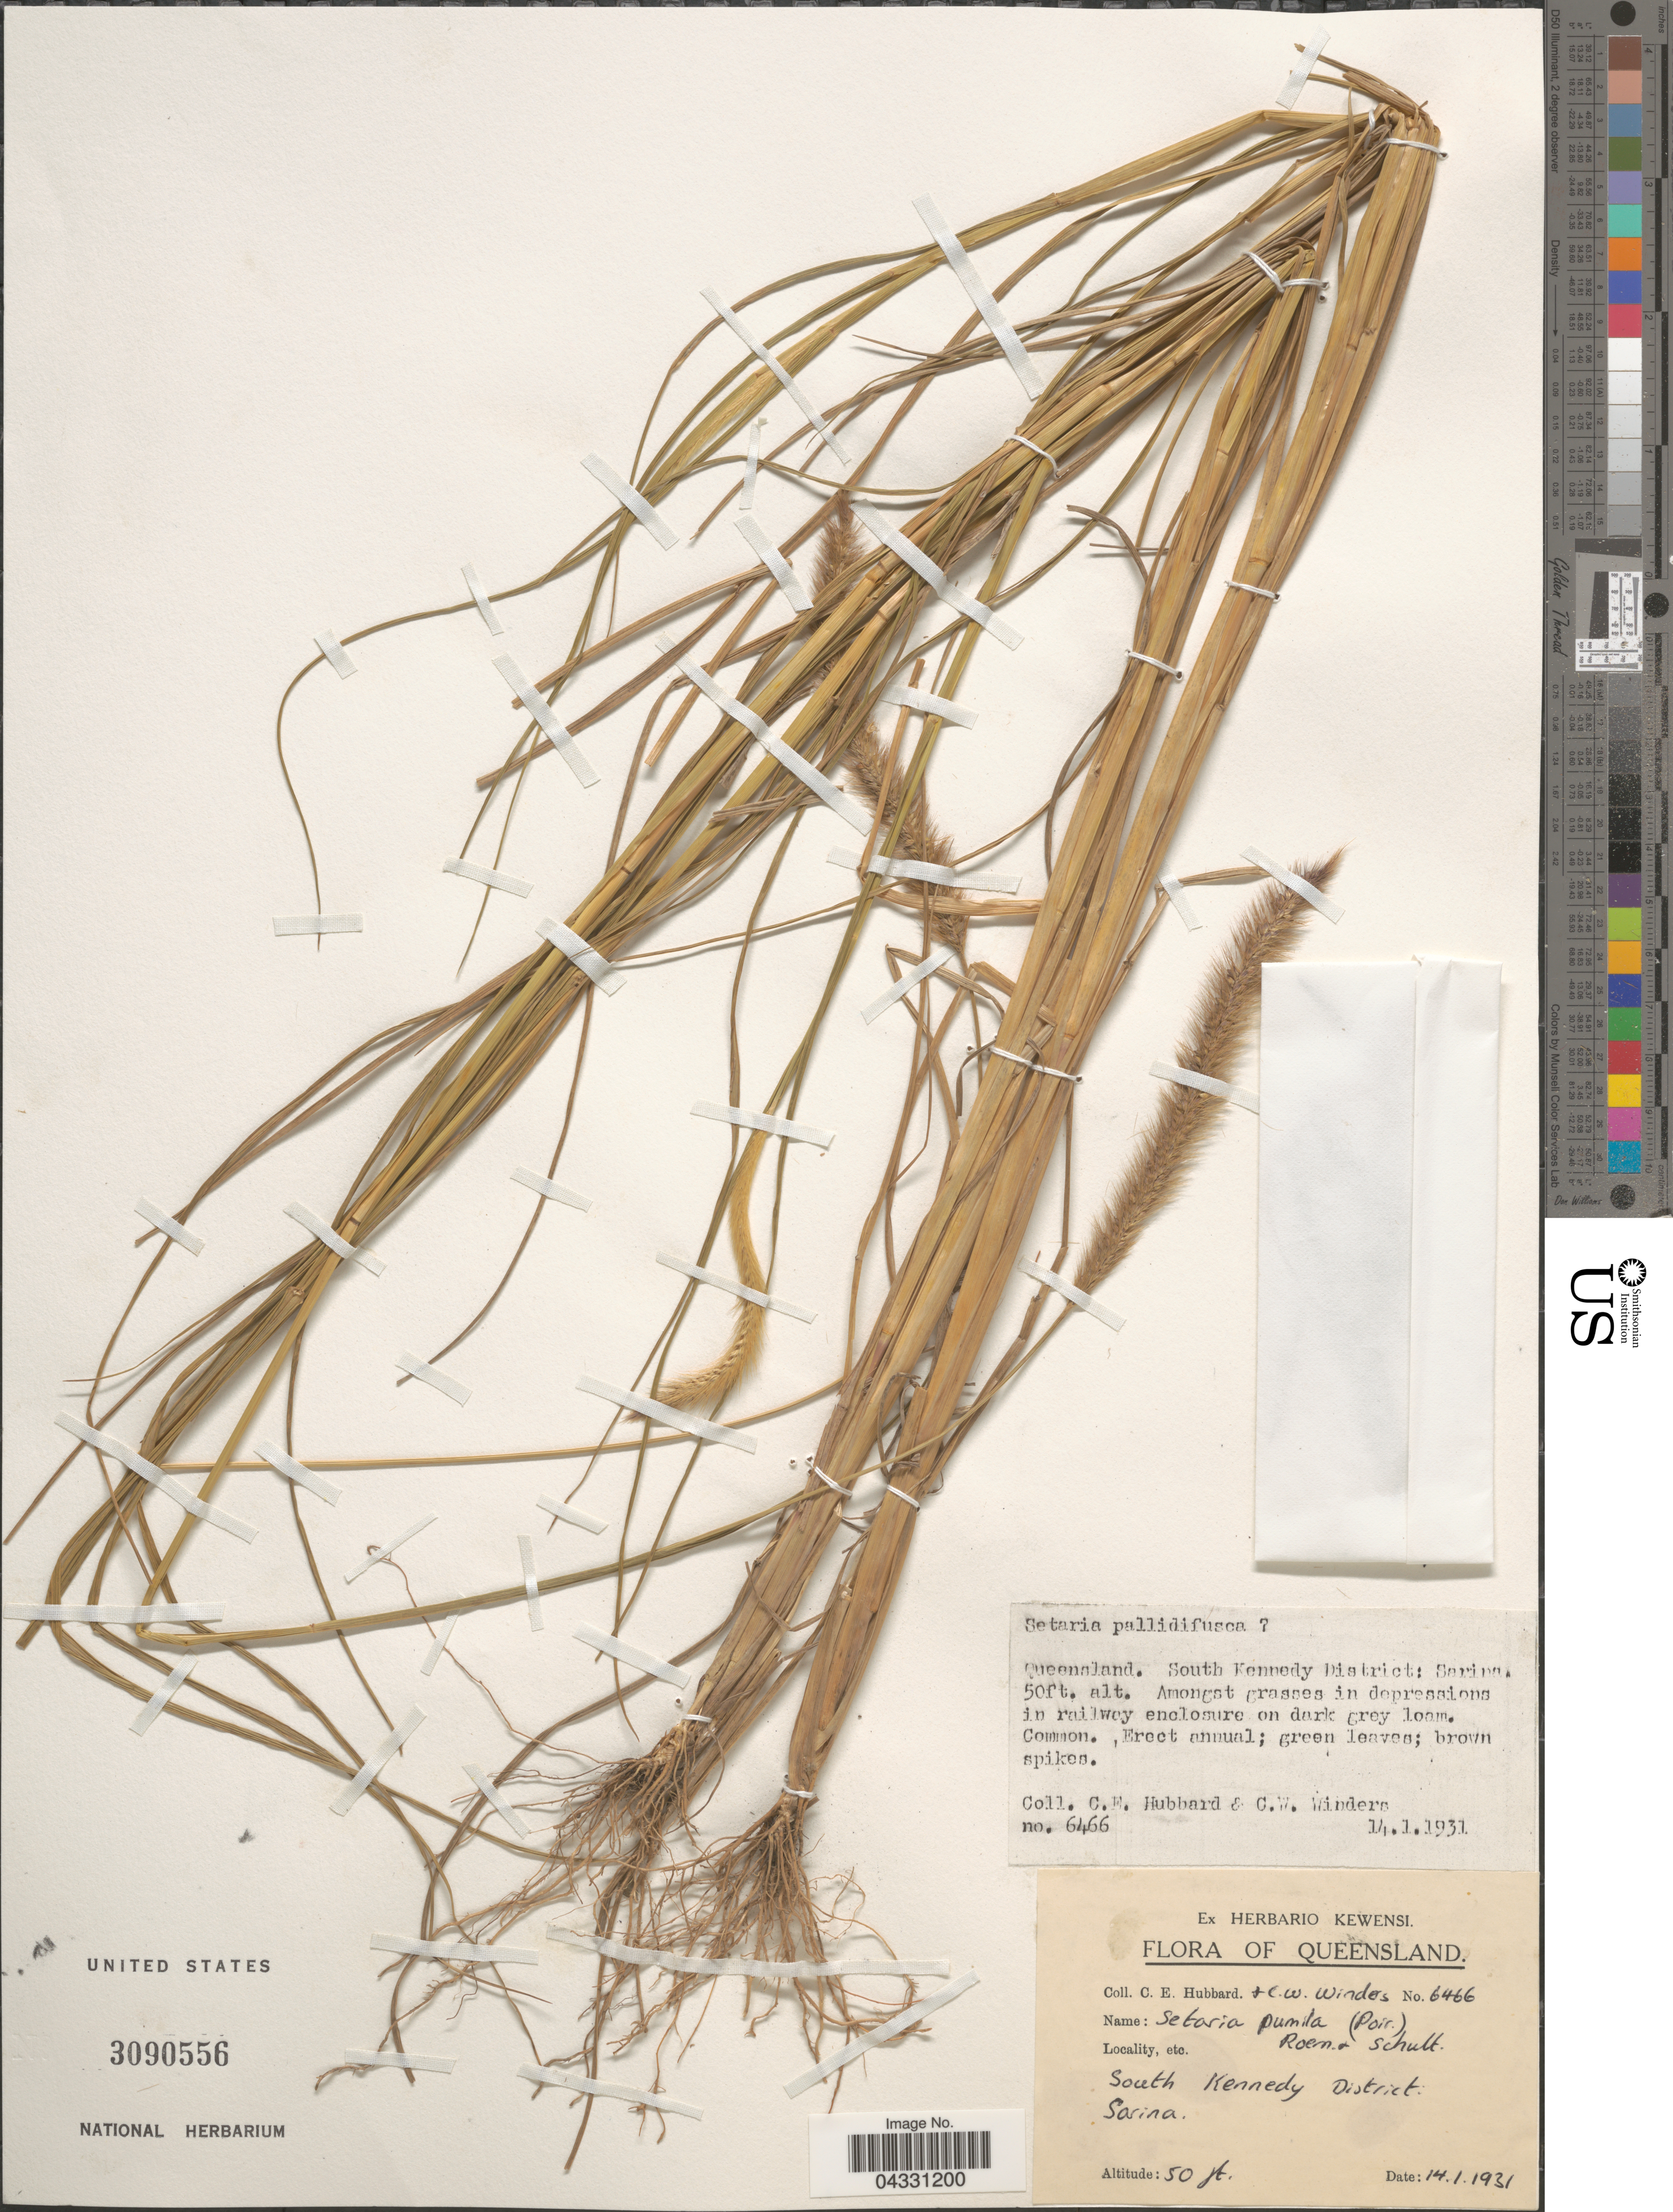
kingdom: Plantae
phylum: Tracheophyta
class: Liliopsida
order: Poales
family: Poaceae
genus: Setaria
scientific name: Setaria pallide-fusca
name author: (Schumach.) Stapf & C.E. Hubb.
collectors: C. E. Hubbard & C. Winders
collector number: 6466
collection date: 1931-01-14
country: Australia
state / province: Queensland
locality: South Kennedy District: Sarina.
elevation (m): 15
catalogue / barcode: US 3090556